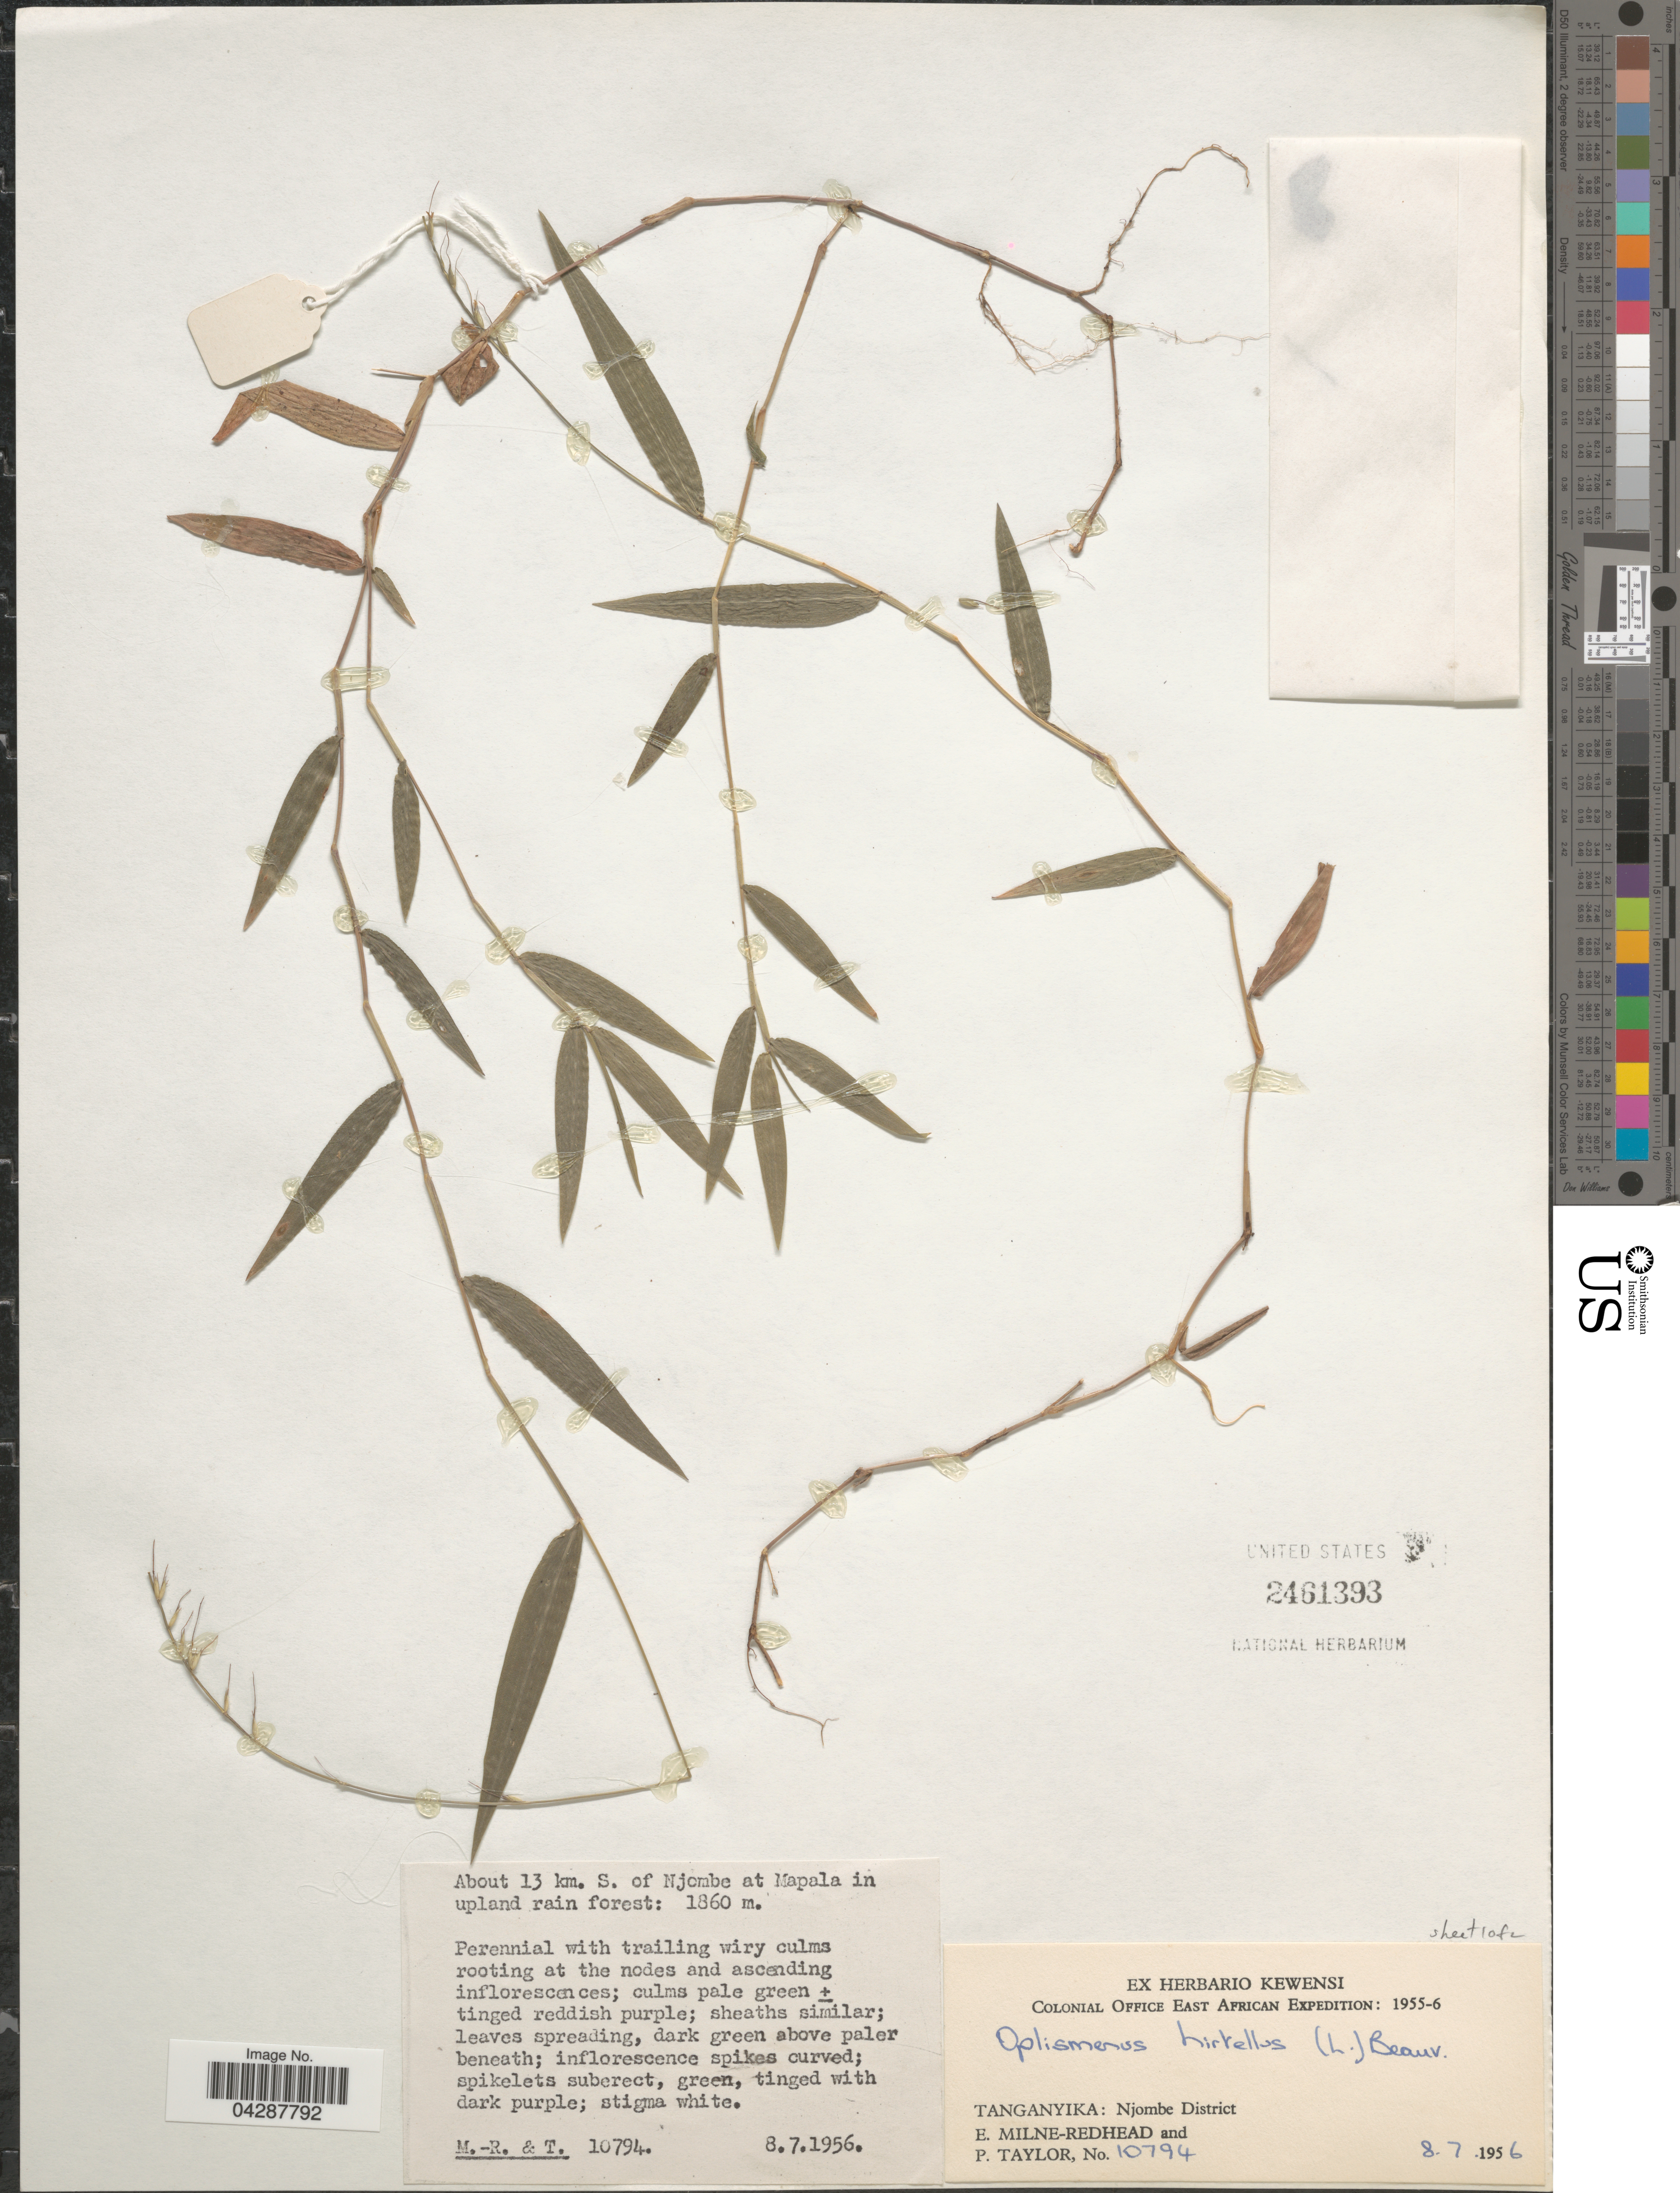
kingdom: Plantae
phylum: Tracheophyta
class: Liliopsida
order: Poales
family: Poaceae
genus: Oplismenus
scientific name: Oplismenus hirtellus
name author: (L.) P. Beauv.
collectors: E. W. Milne-Redhead & P. Taylor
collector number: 10794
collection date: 1956-07-08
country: Tanzania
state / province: Njombe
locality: Colonial Office East African Expedition: 1955-6. Tanganyika: Njombe District. About 3 km. S. of Njombe at Mapala in upland rain forest.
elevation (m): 1860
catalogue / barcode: US 2461393